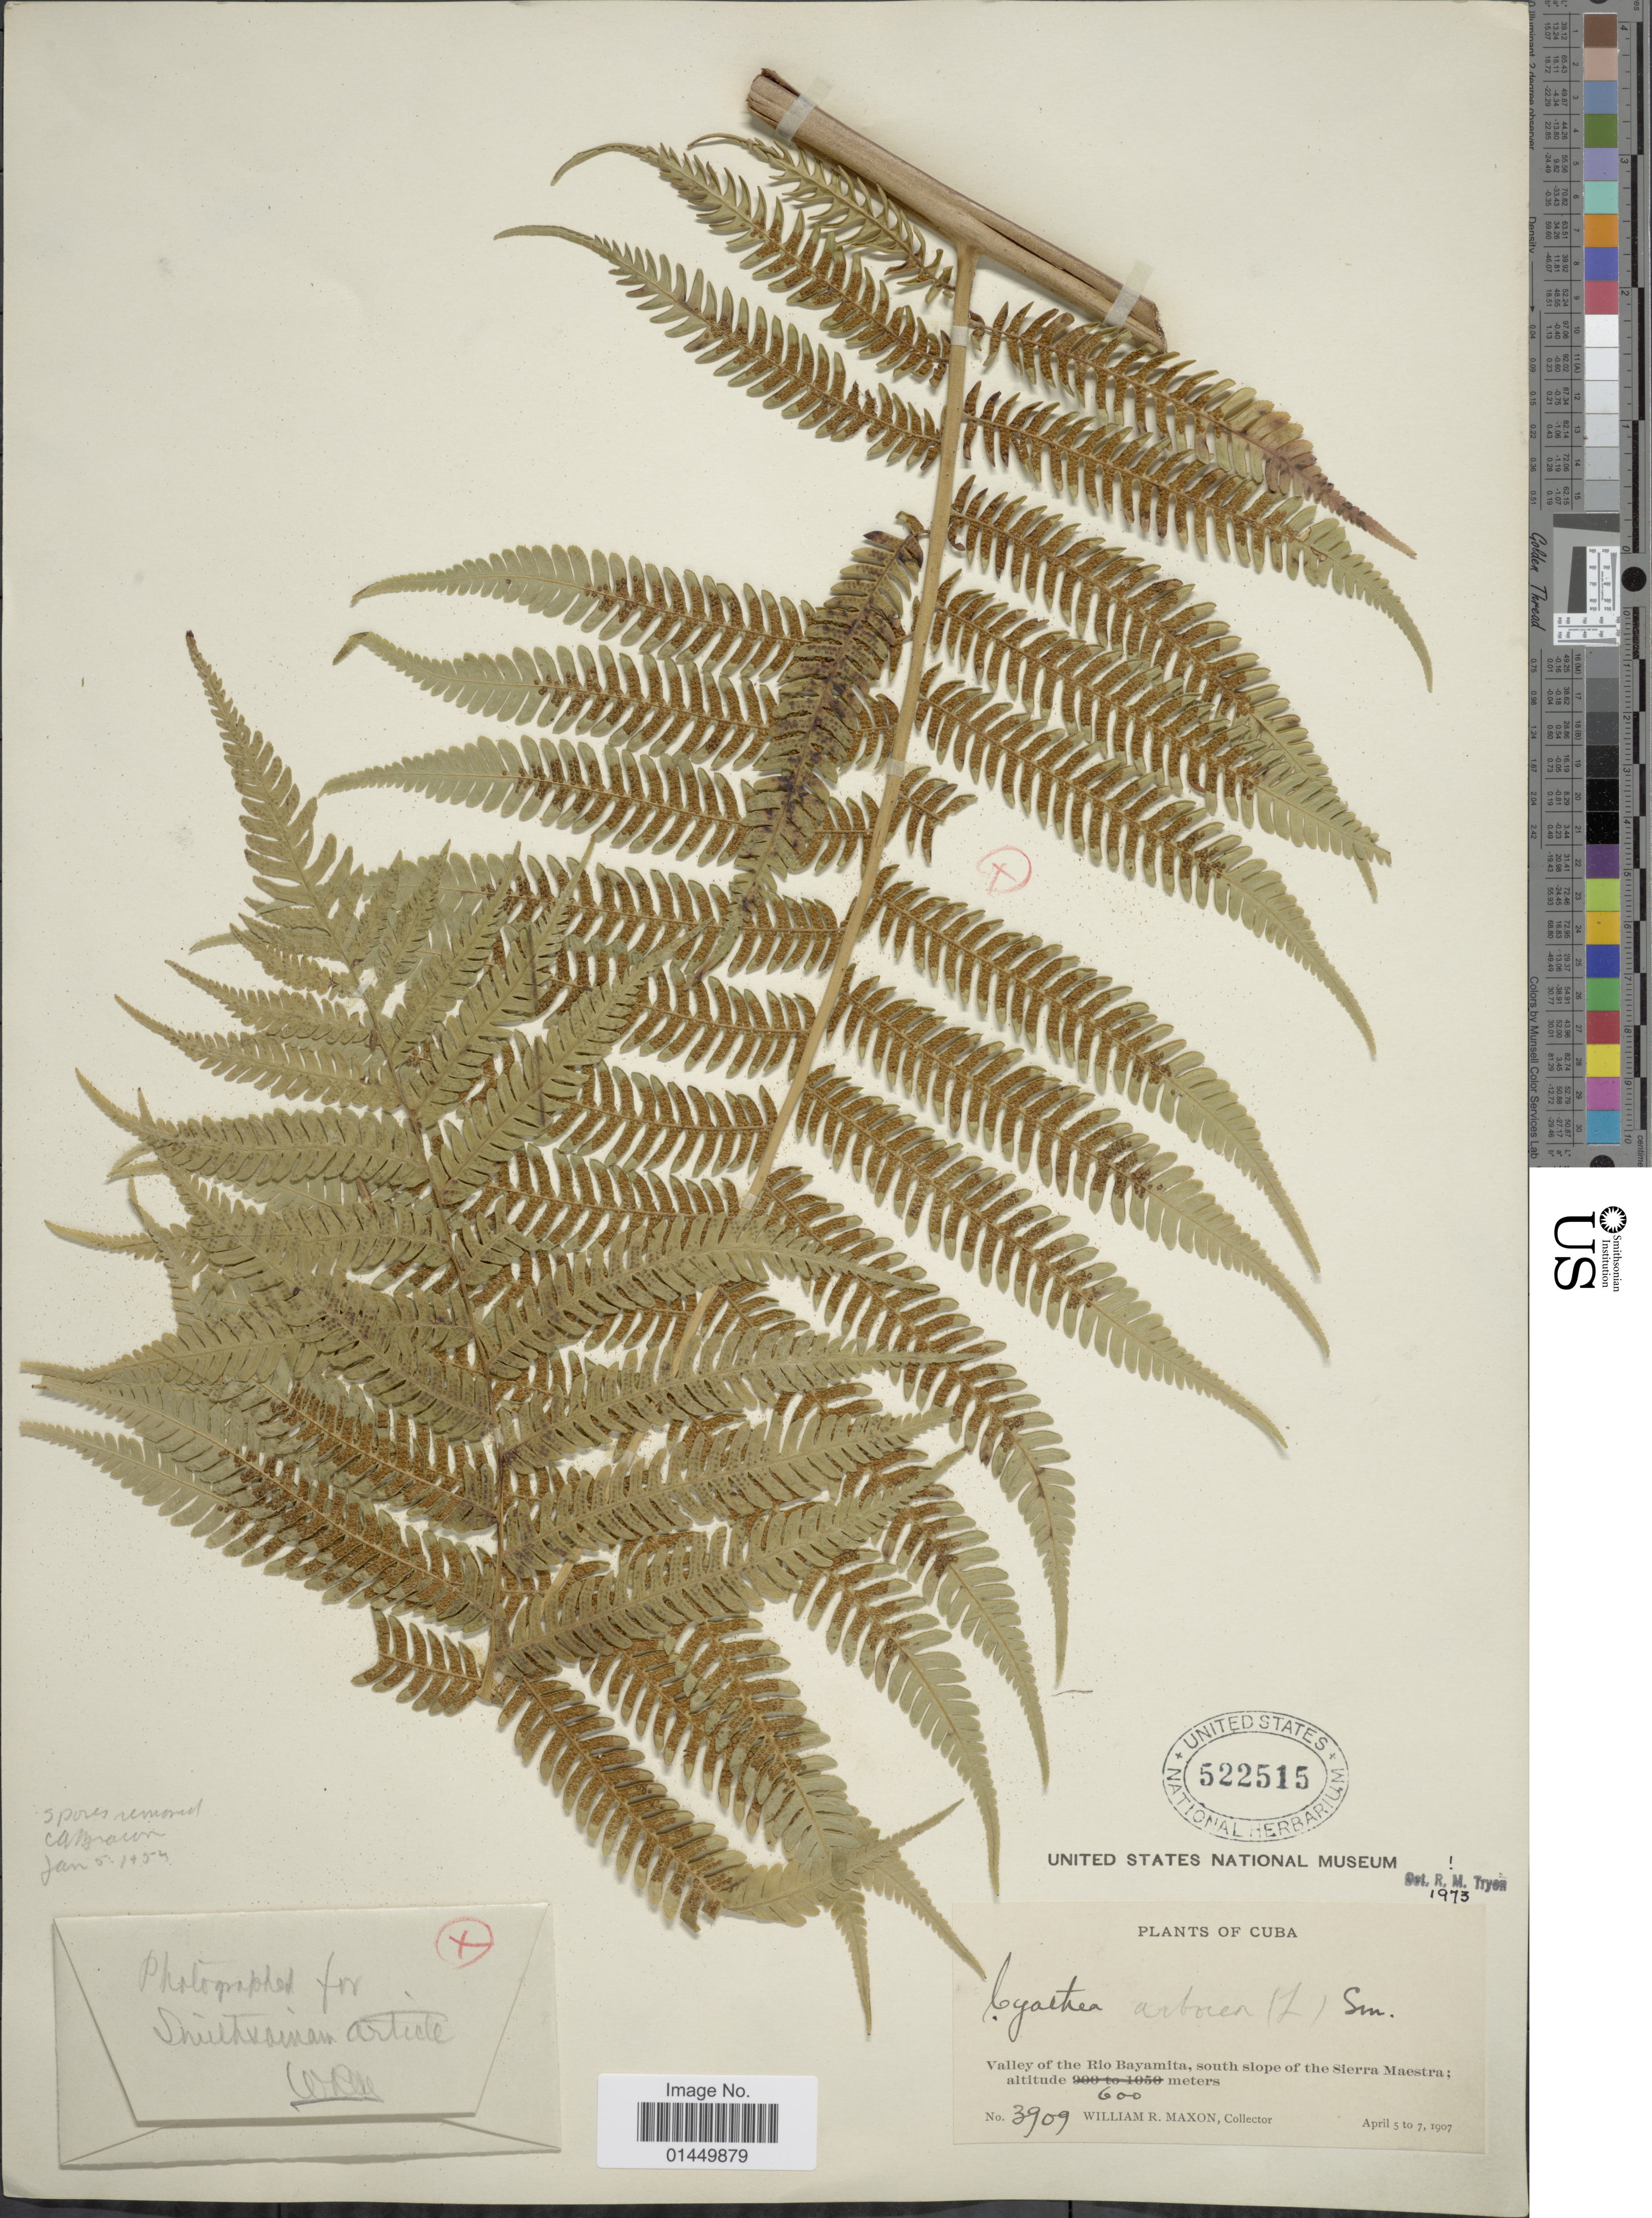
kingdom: Plantae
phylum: Tracheophyta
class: Polypodiopsida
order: Cyatheales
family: Cyatheaceae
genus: Cyathea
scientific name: Cyathea arborea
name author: (L.) Sm.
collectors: W. R. Maxon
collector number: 3909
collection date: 1907-04-05/1907-04-07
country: Cuba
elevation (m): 600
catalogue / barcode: US 522515